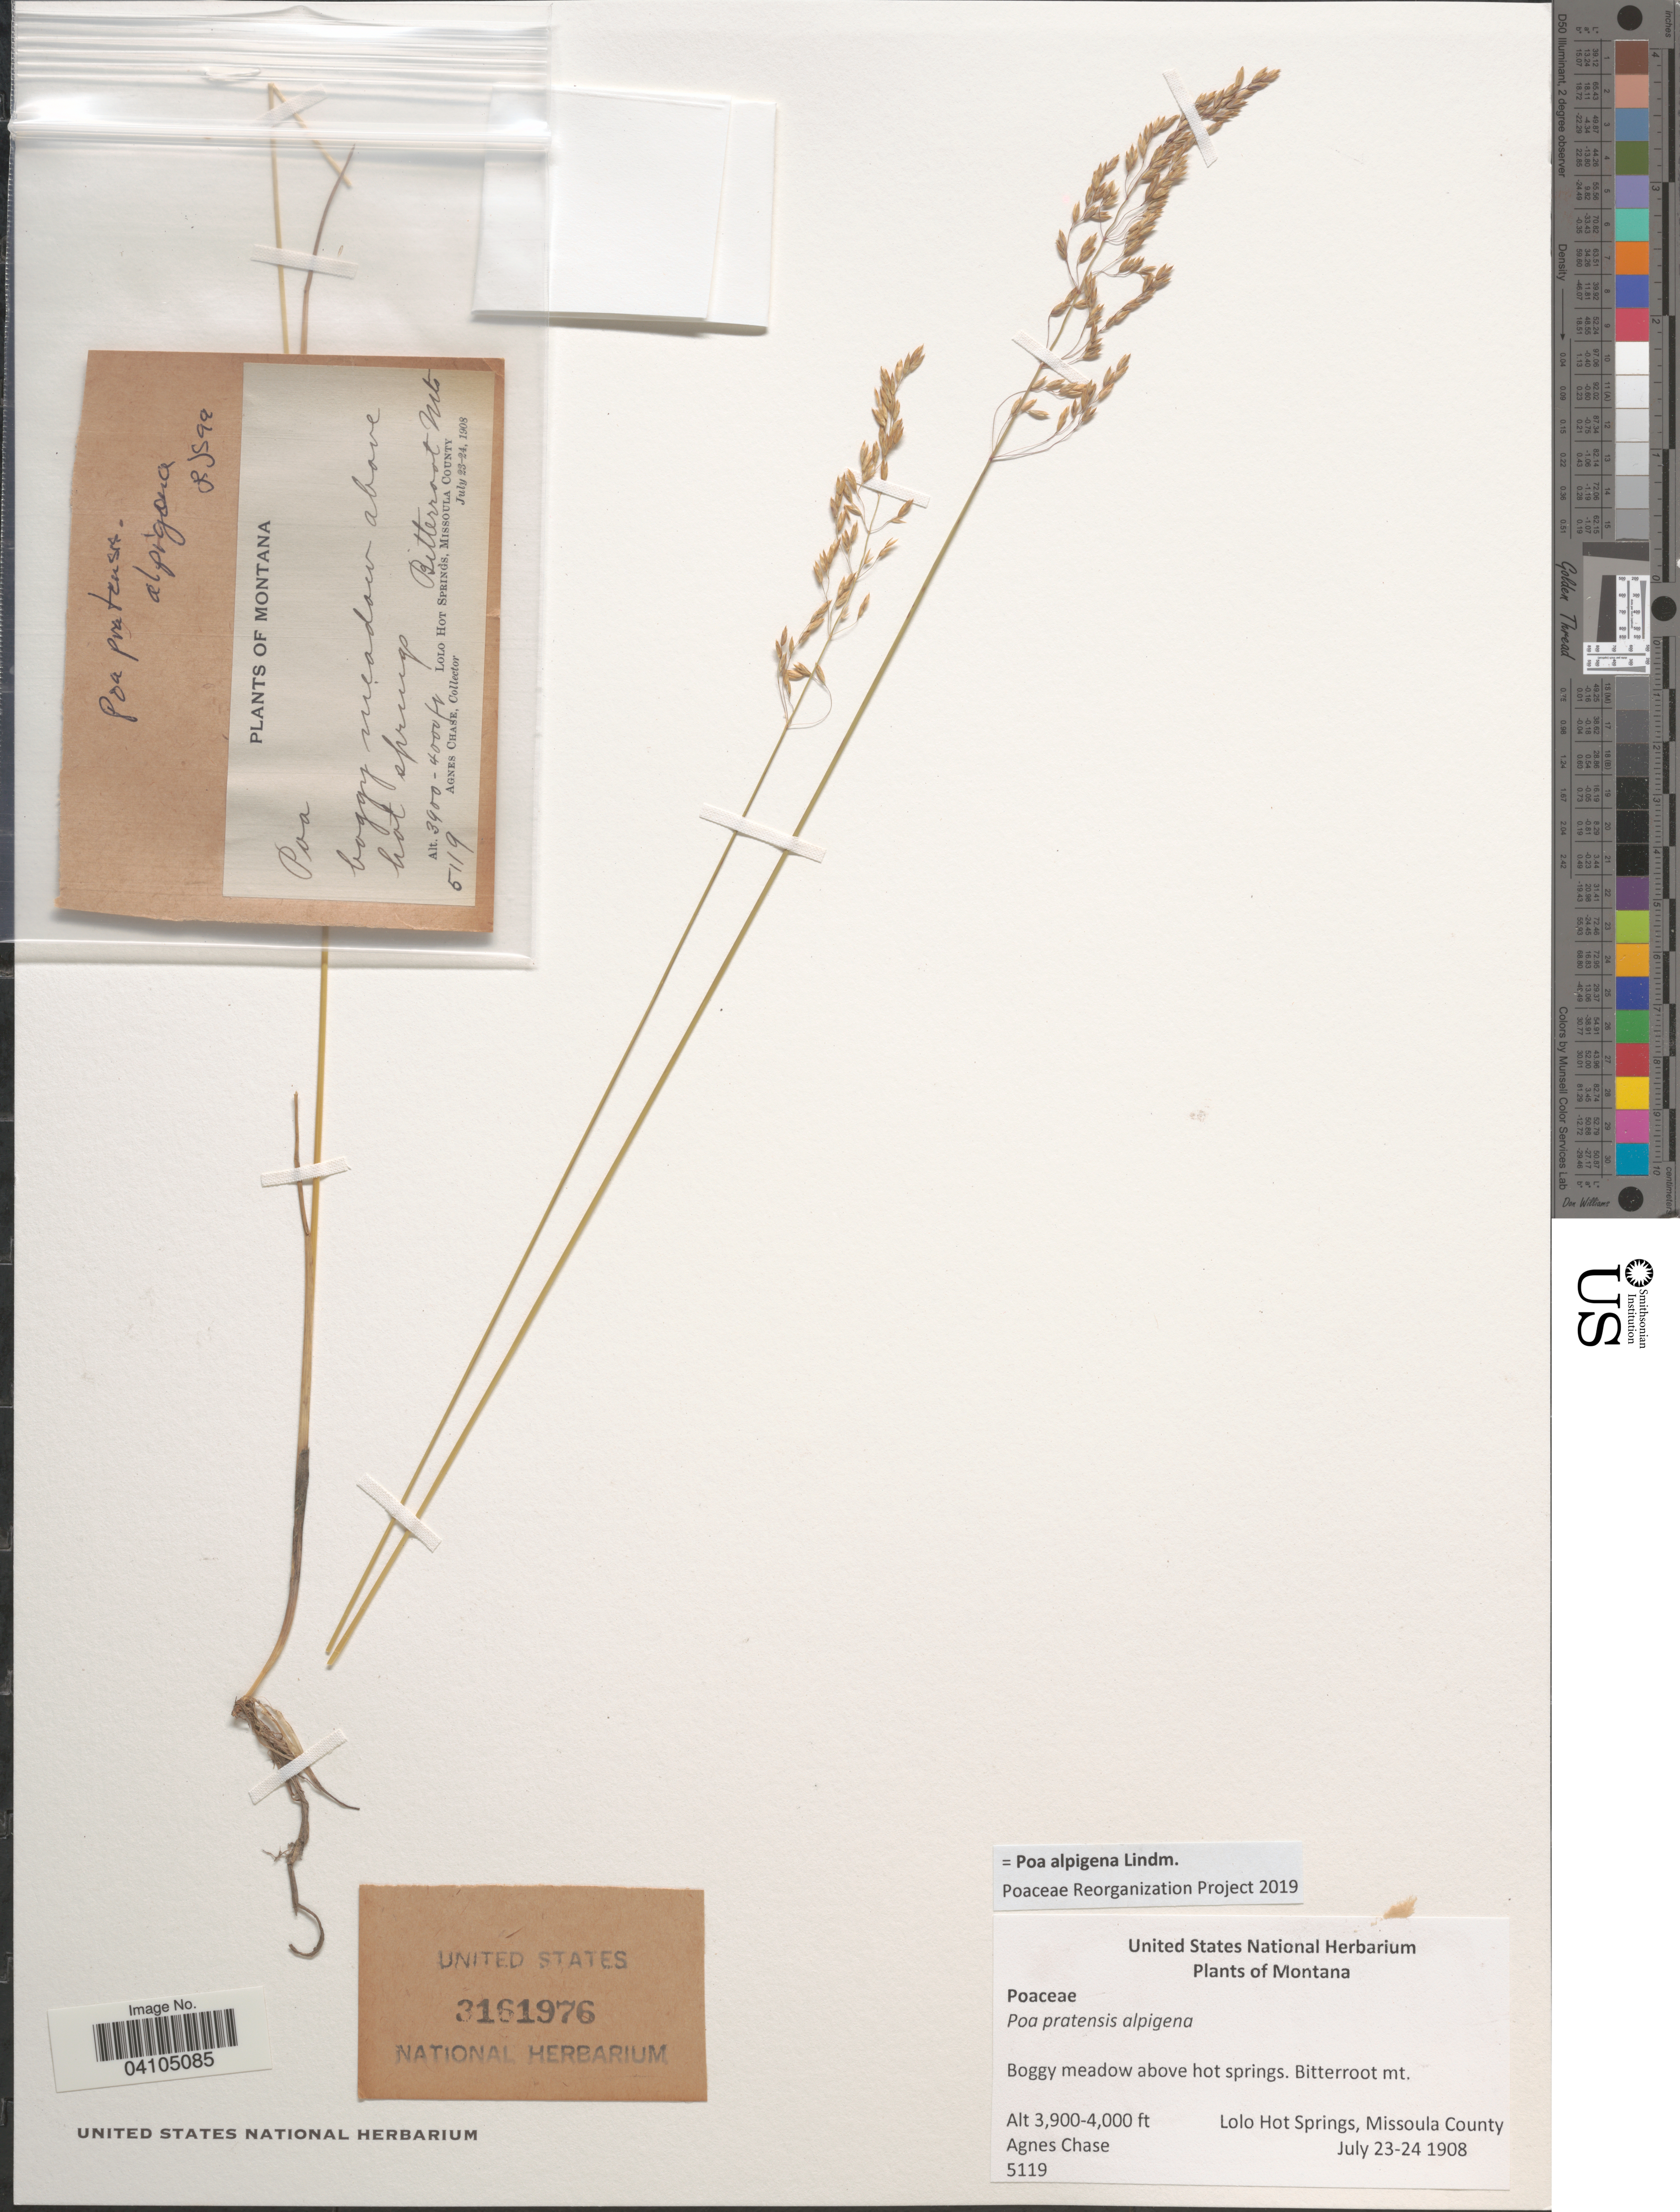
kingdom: Plantae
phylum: Tracheophyta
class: Liliopsida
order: Poales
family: Poaceae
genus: Poa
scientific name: Poa alpigena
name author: (Fr.) Lindm.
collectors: A. Chase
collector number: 5119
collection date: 1908-07-23/1908-07-24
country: United States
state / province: Montana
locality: Boggy meadow above hot springs. Bitterroot mt. Lolo Hot Springs, Missoula County.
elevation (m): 1189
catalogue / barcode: US 3161976